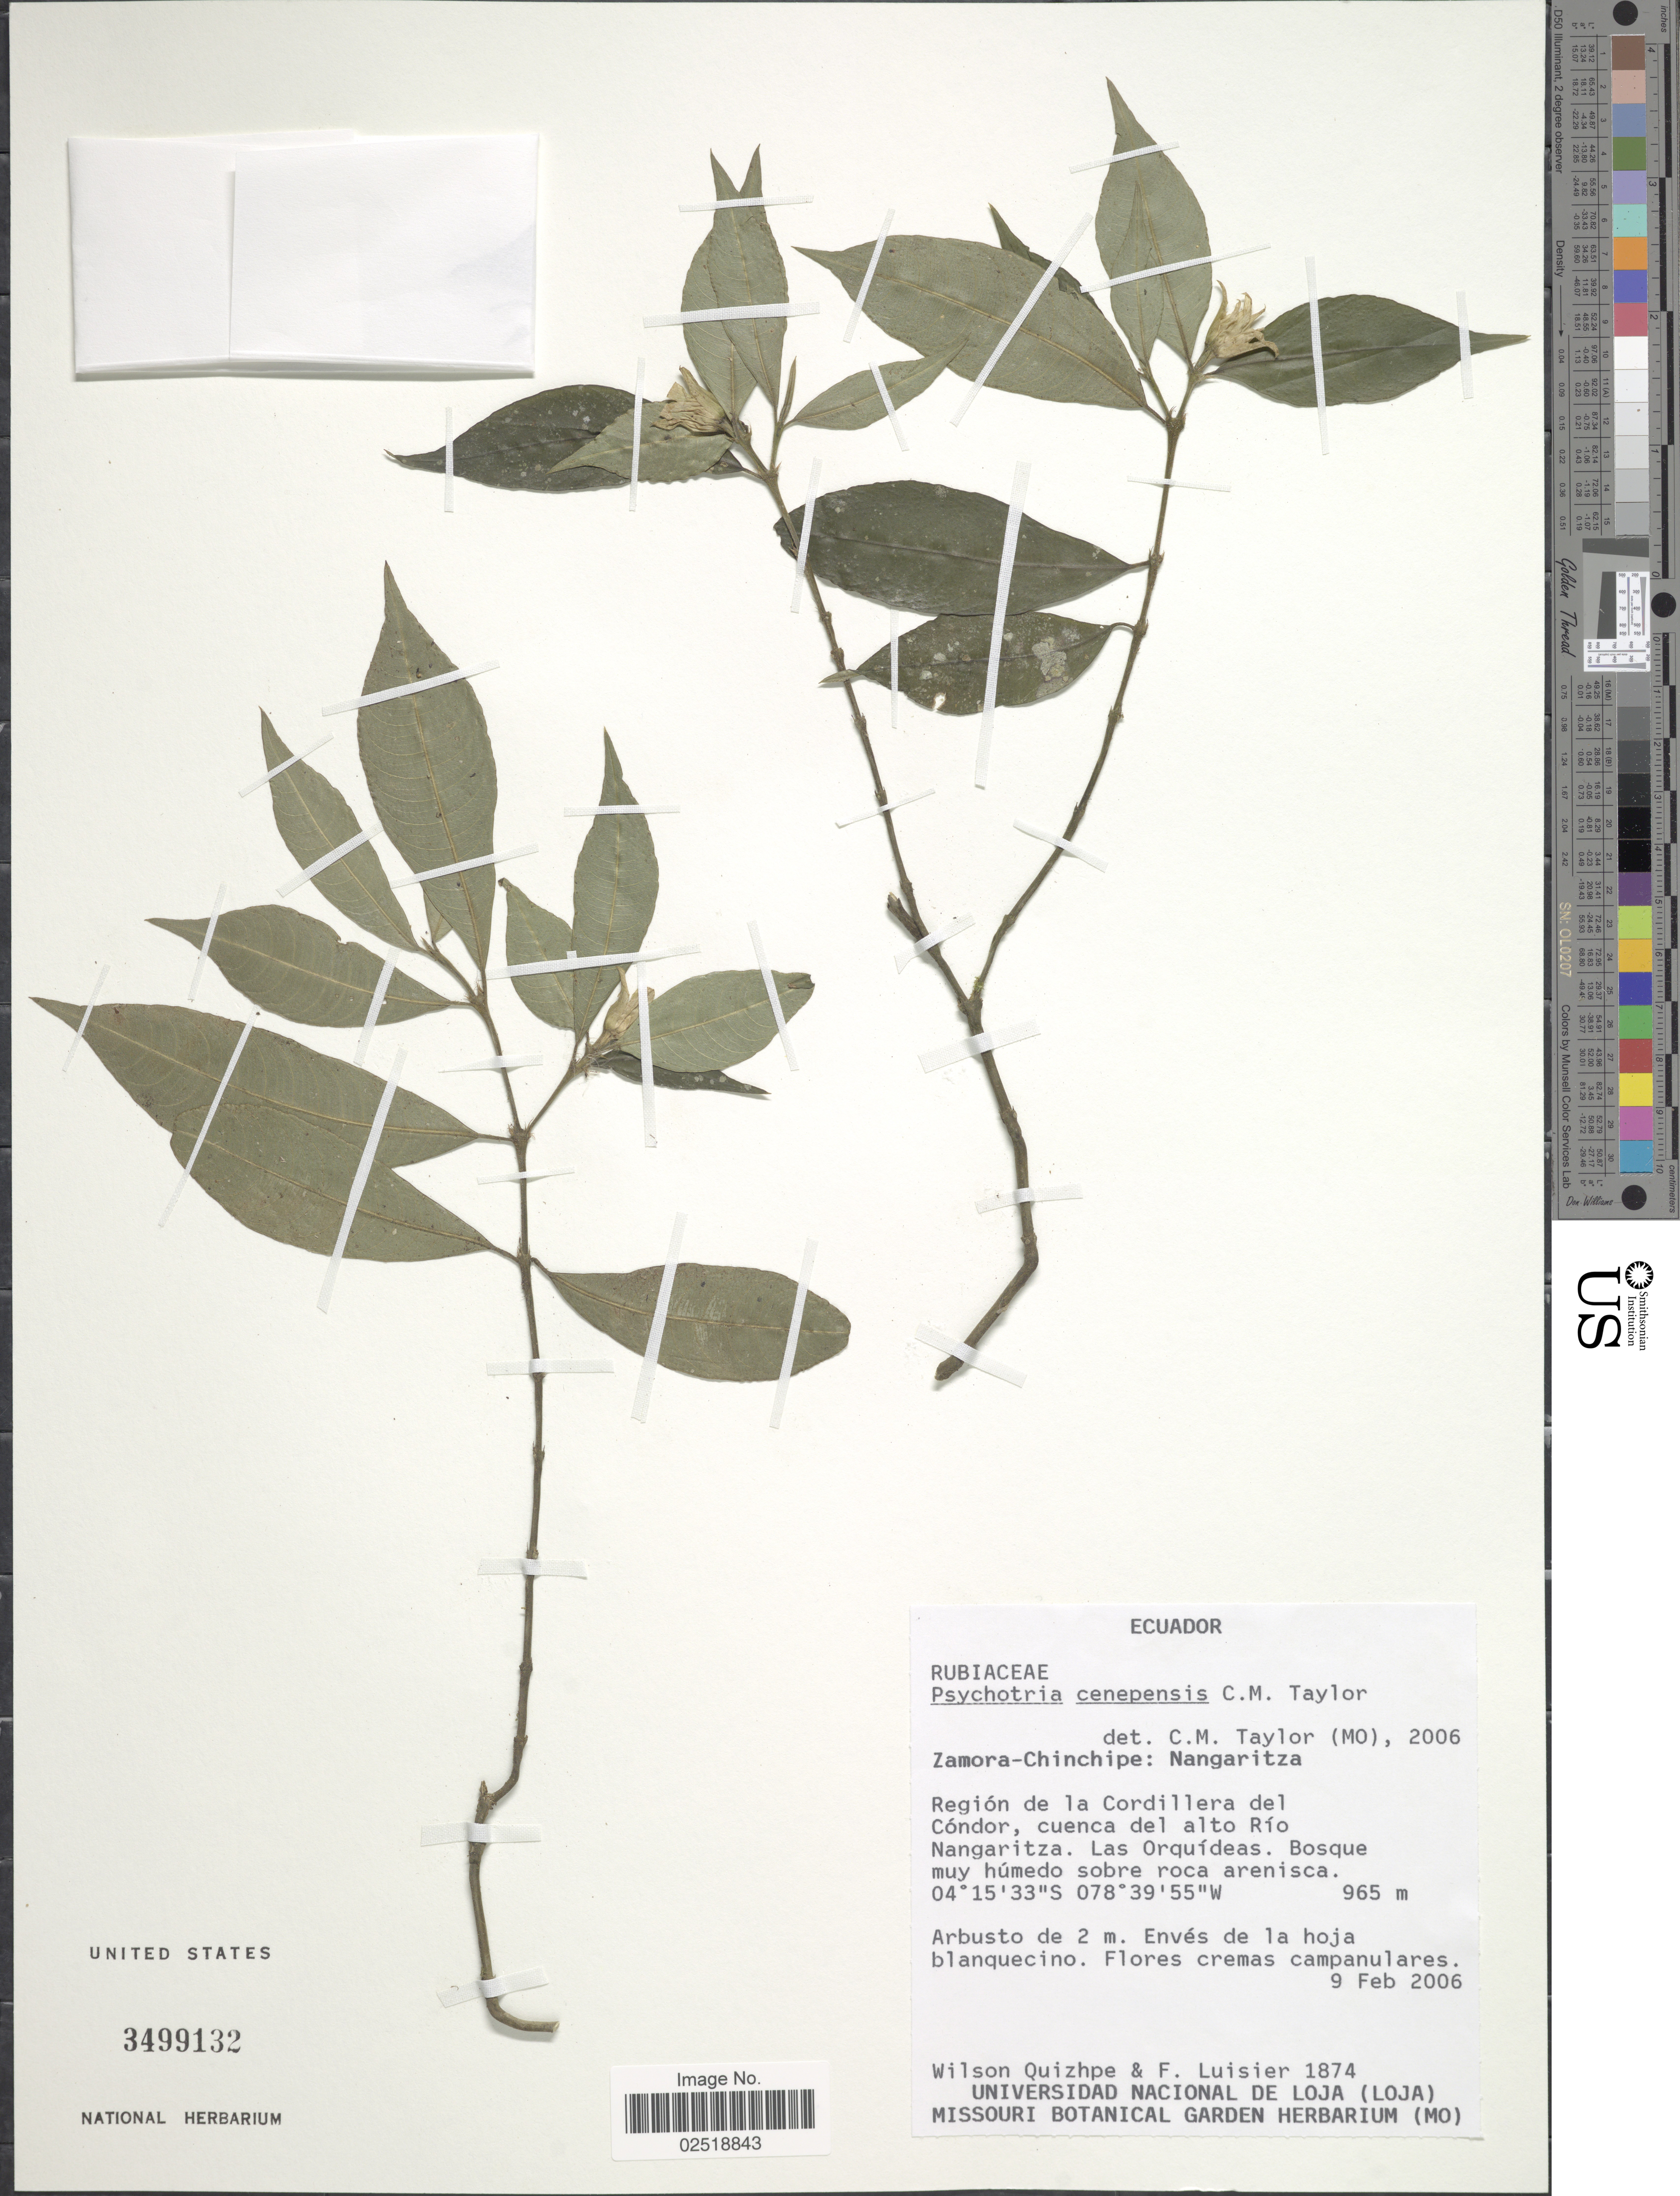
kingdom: Plantae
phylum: Tracheophyta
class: Magnoliopsida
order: Gentianales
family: Rubiaceae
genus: Psychotria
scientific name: Psychotria cenepensis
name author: C.M. Taylor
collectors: W. Quizhpe & F. Luisier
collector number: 1874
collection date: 2006-02-09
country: Ecuador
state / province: Zamora-Chinchipe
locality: Nangaritza, Región de la Cordillera del Cóndor, cuenca del alto Río Nangaritza. Las Orquídeas. Bosque muy húmedo sobre roca arenisca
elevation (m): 965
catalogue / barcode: US 3499132